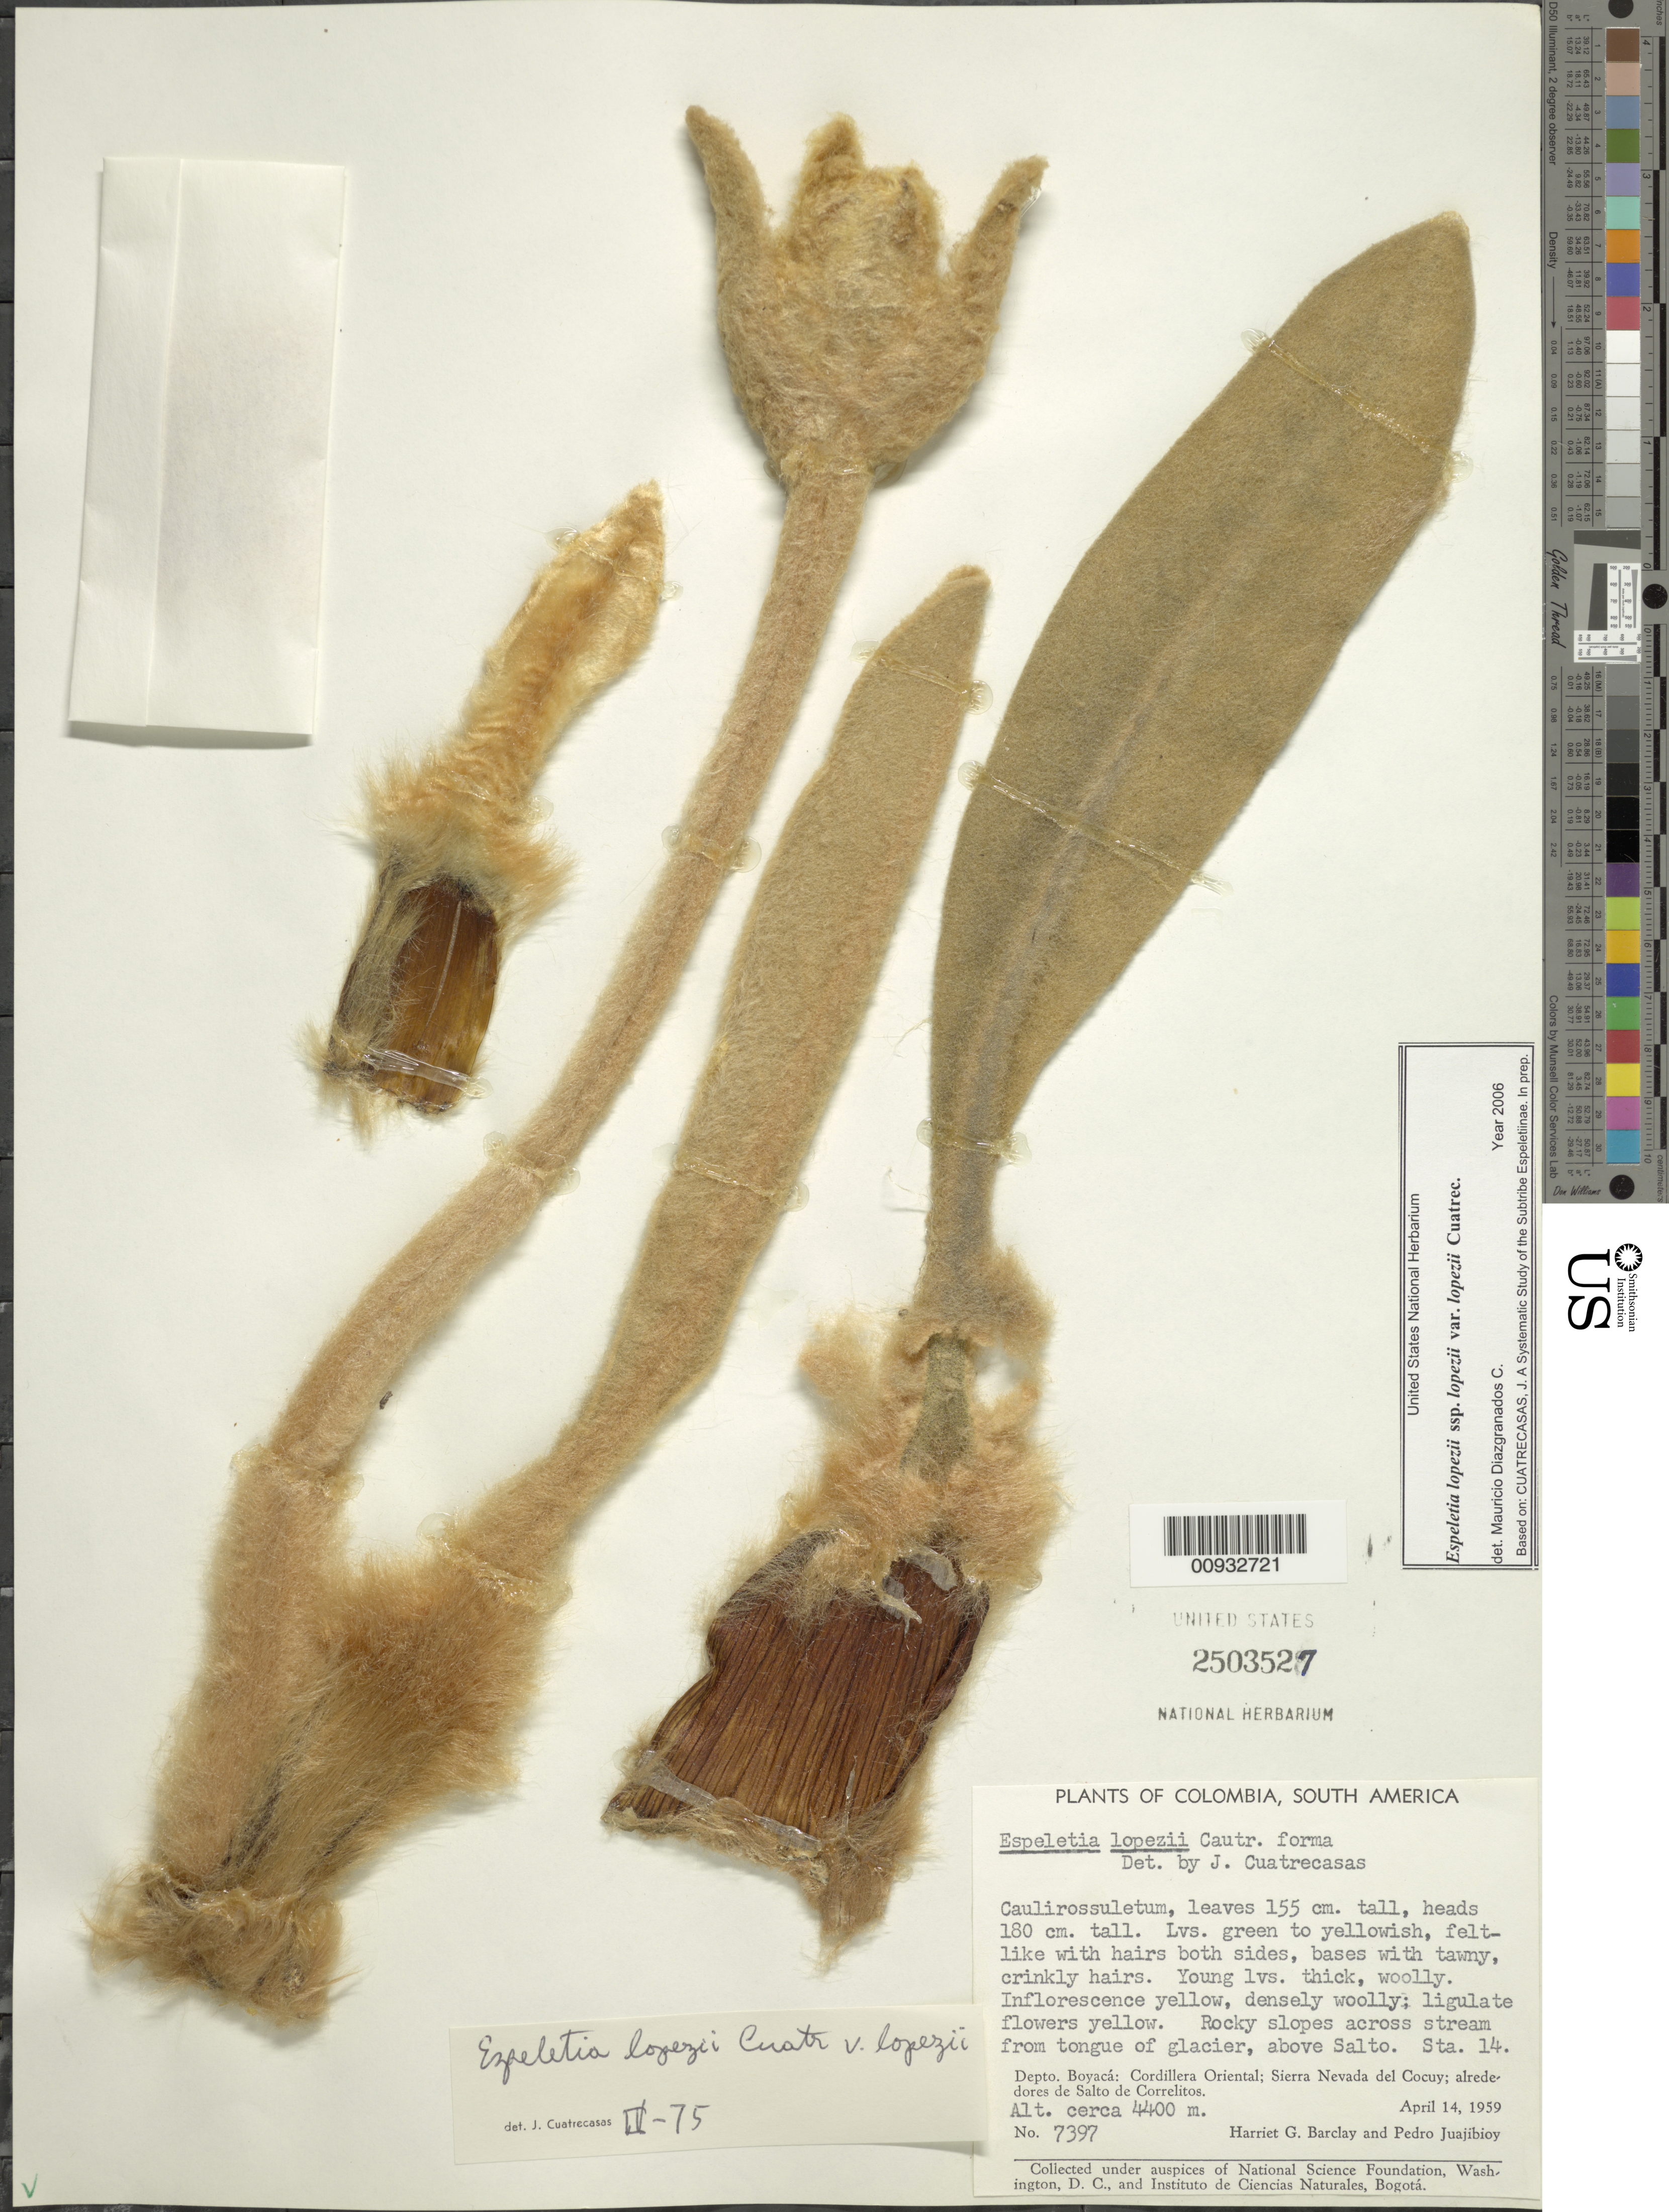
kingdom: Plantae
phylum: Tracheophyta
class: Magnoliopsida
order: Asterales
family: Asteraceae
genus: Espeletia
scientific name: Espeletia lopezii var. lopezi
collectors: H. G. Barclay & P. Juajibioy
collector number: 7397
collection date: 1959-04-14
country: Colombia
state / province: Boyacá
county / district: El Cocuy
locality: Sierra Nevada del Cocuy, alrededores del Salto de Correlitos (above Salto). Sta. 14.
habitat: Rocky slopes across stream from the tongue of glacier.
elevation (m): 4400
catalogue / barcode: US 2503527